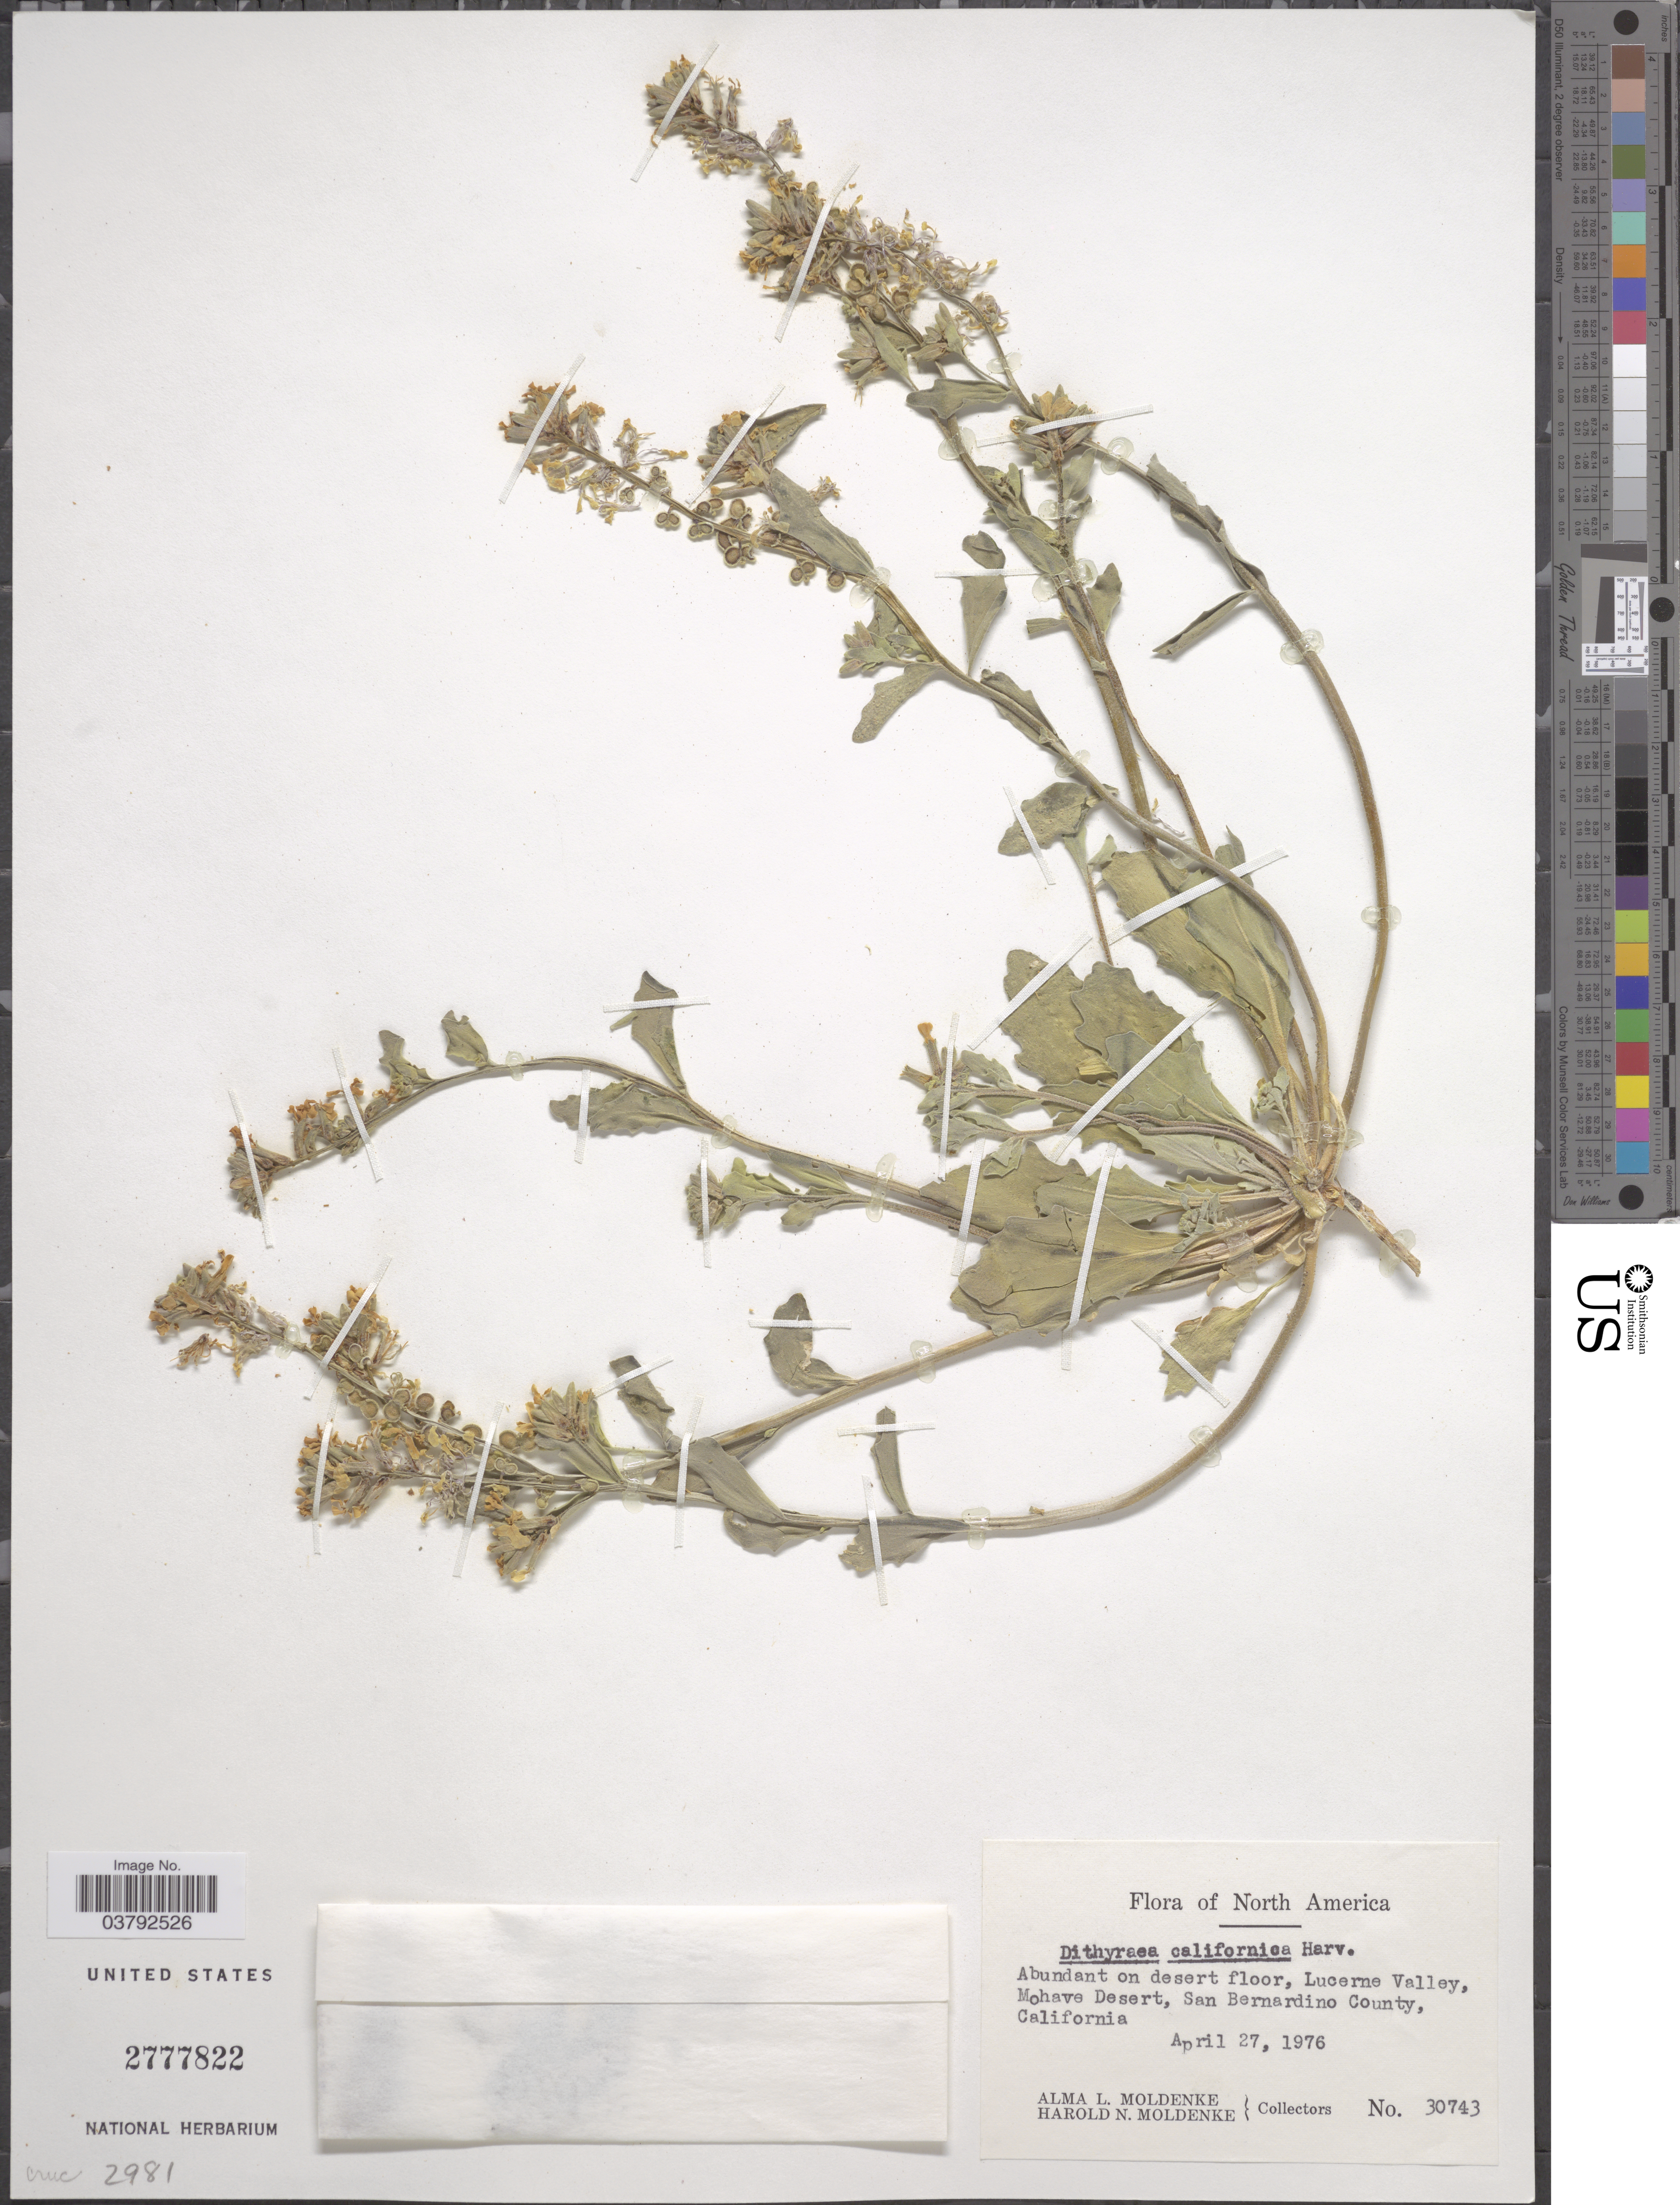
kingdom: Plantae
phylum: Tracheophyta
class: Magnoliopsida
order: Brassicales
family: Brassicaceae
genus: Dithyrea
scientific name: Dithyrea californica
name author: Harv.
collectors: A. L. Moldenke & H. N. Moldenke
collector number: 30743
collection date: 1976-04-27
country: United States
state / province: California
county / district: San Bernardino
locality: Desert floor, Lucerne Valley, Mohave Desert, San Bernardino County.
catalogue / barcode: US 2777822